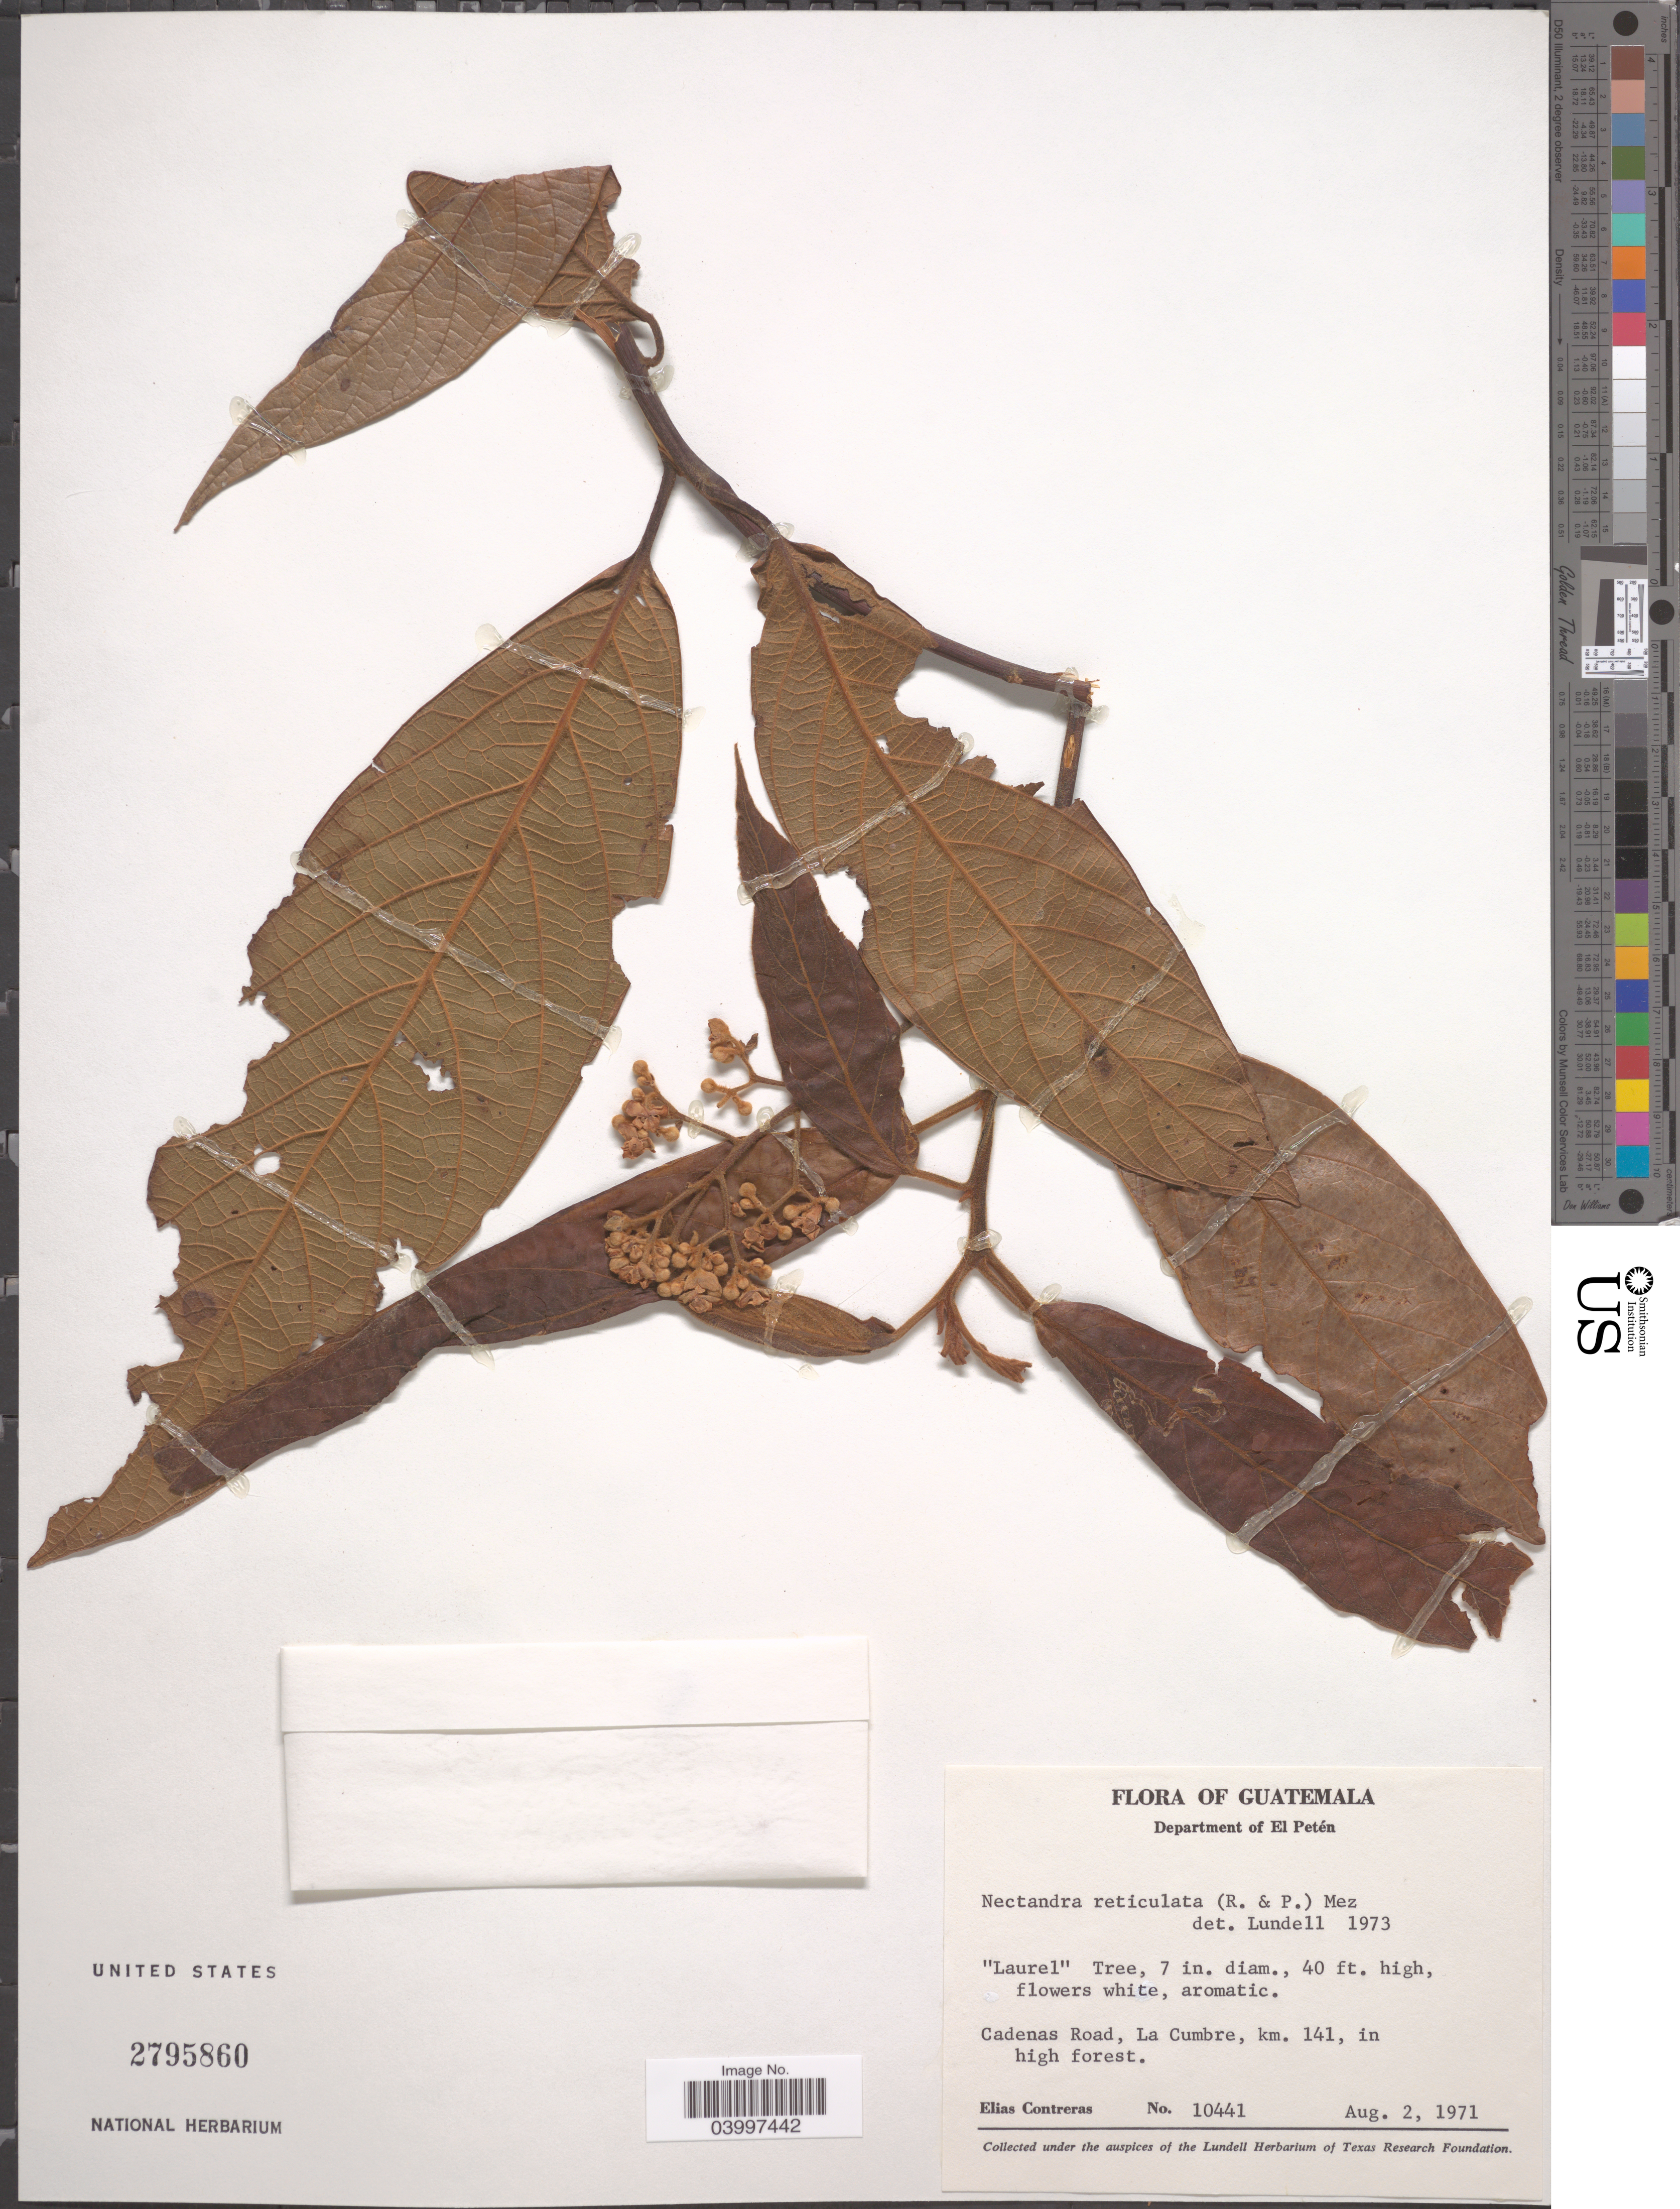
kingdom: Plantae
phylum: Tracheophyta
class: Magnoliopsida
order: Laurales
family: Lauraceae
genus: Nectandra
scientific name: Nectandra reticulata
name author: (Ruiz & Pav.) Mez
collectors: E. Contreras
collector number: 10441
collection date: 1971-08-02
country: Guatemala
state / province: El Peten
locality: Department of El Petén. Cadenas Road, La Cumbre, km. 141.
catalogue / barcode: US 2795860